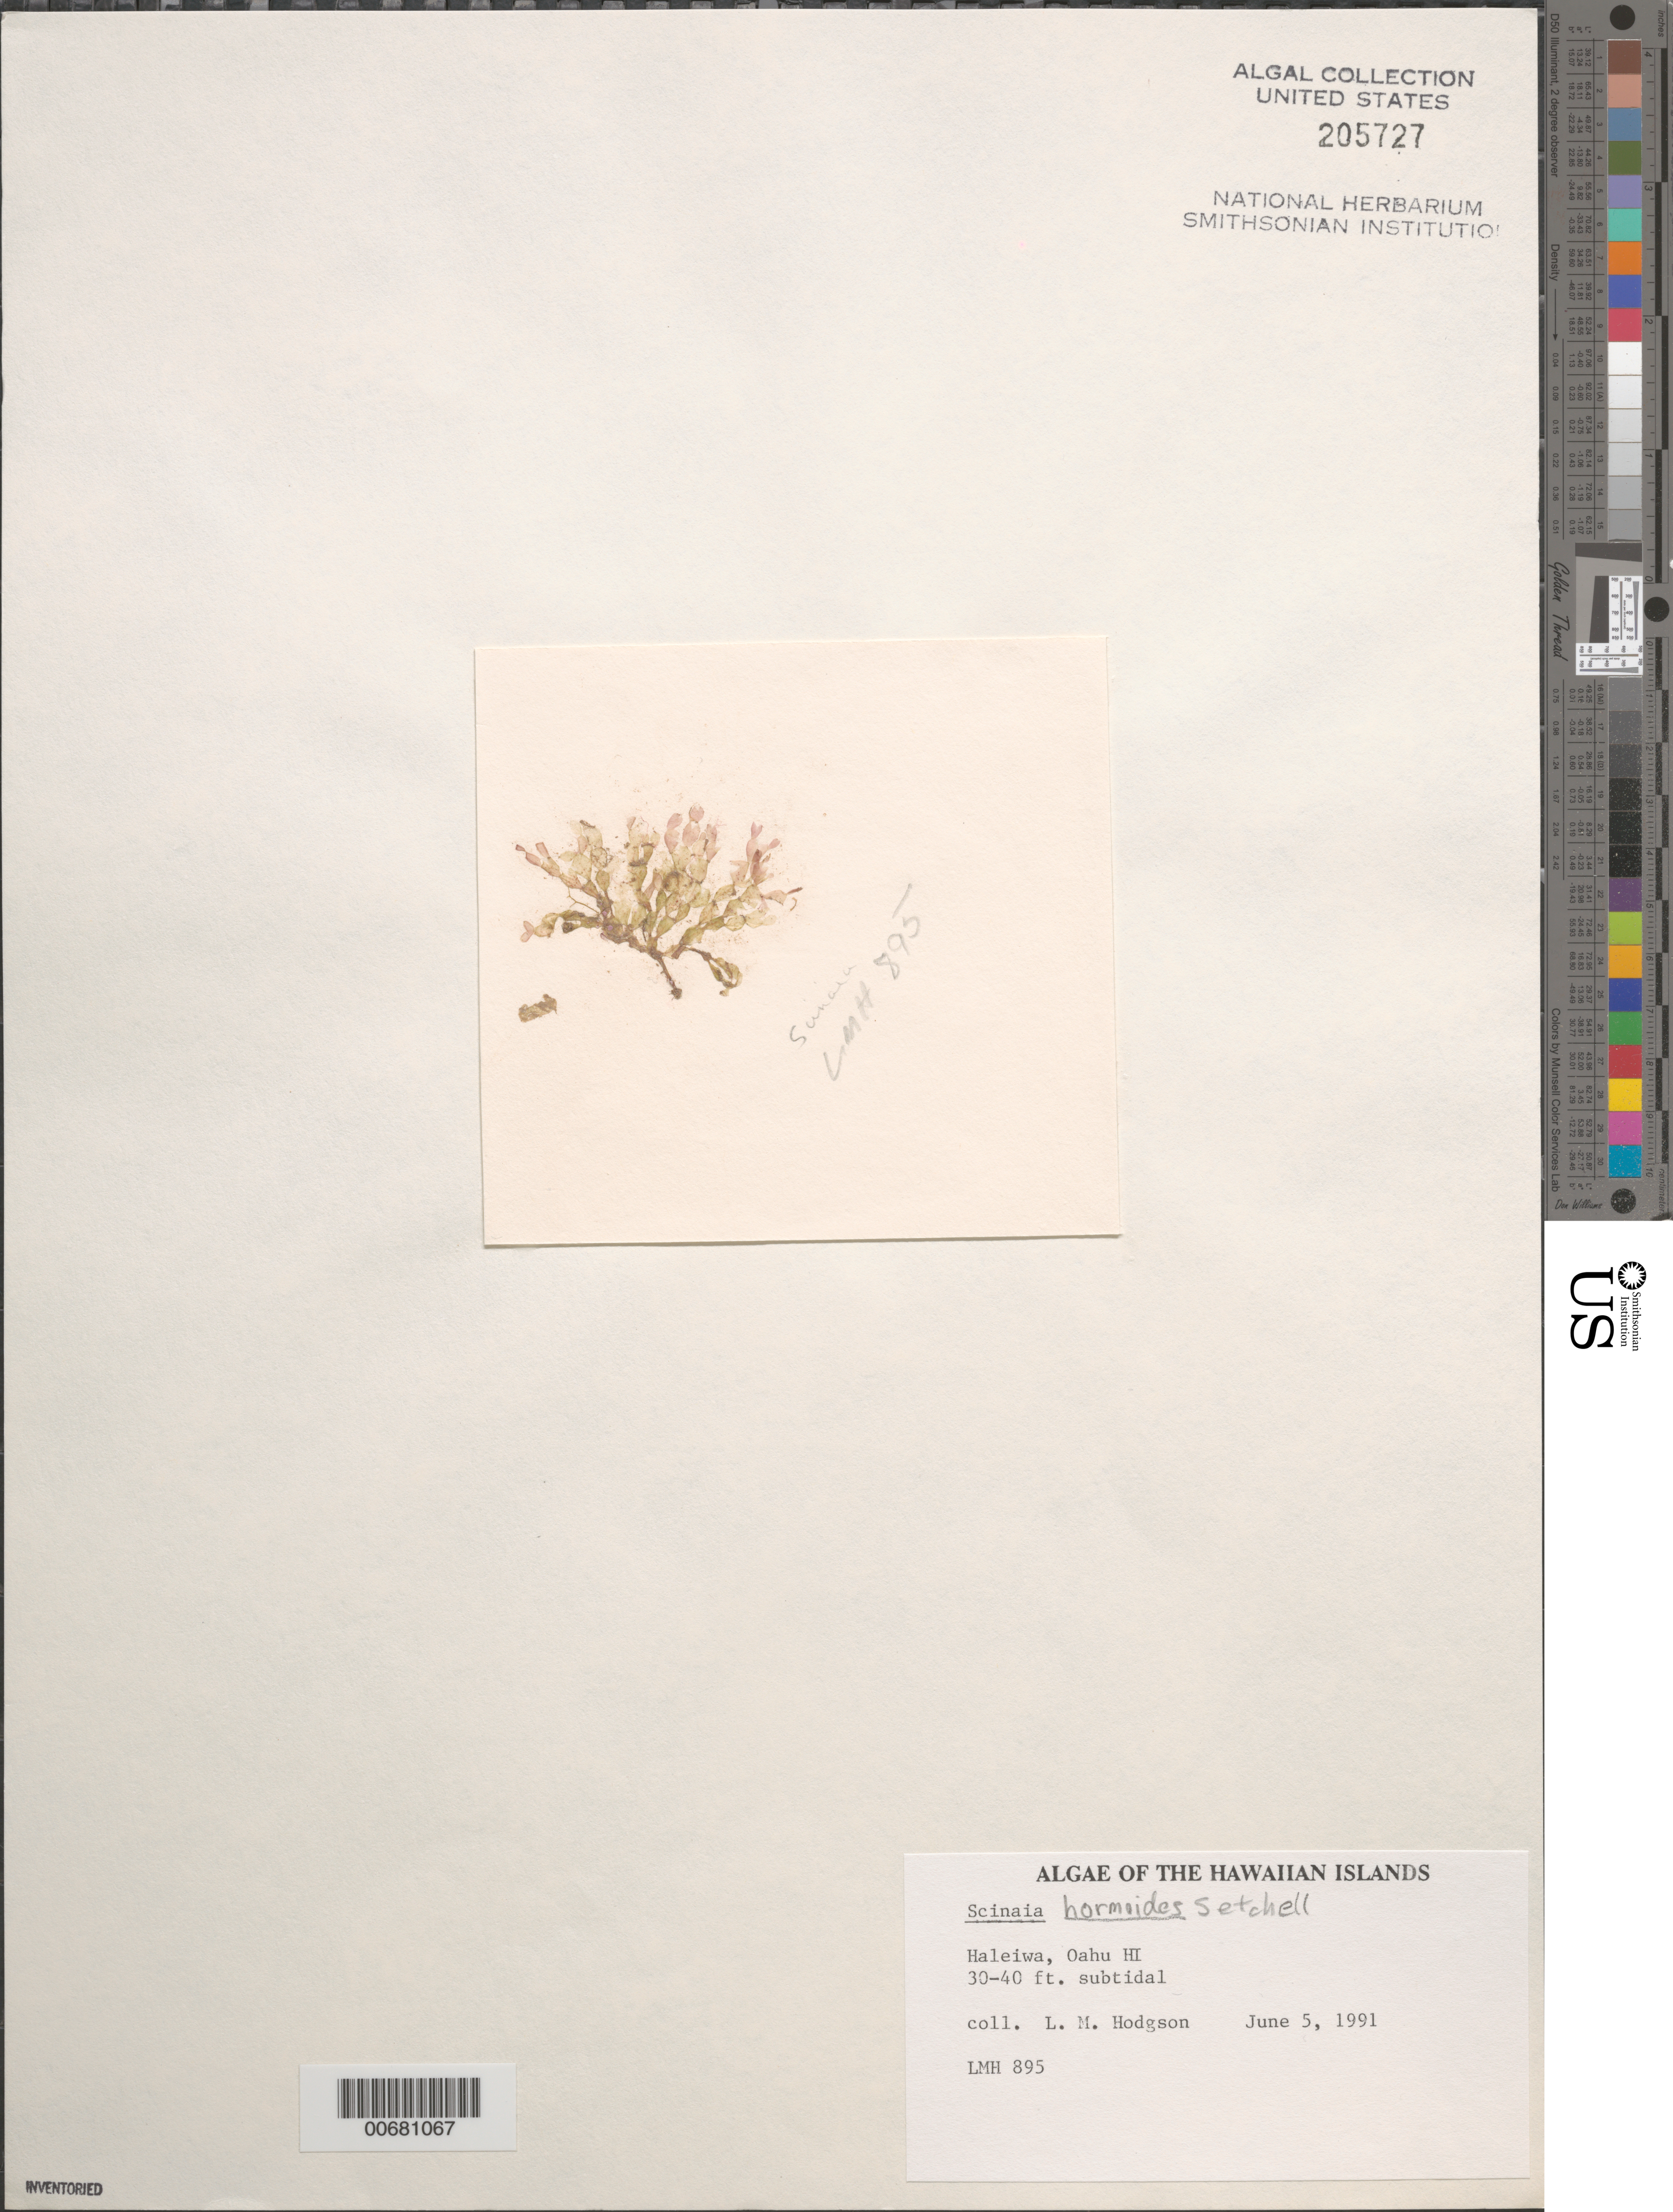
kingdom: Plantae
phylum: Rhodophyta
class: Florideophyceae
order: Nemaliales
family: Scinaiaceae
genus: Scinaia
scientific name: Scinaia hormoides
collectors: L. M. Hodgson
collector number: LMH 895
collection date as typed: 05 Jun 1991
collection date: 1991-06-05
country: United States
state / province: Hawaii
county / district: Honolulu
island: Oahu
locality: Haleiwa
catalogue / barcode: US 205727